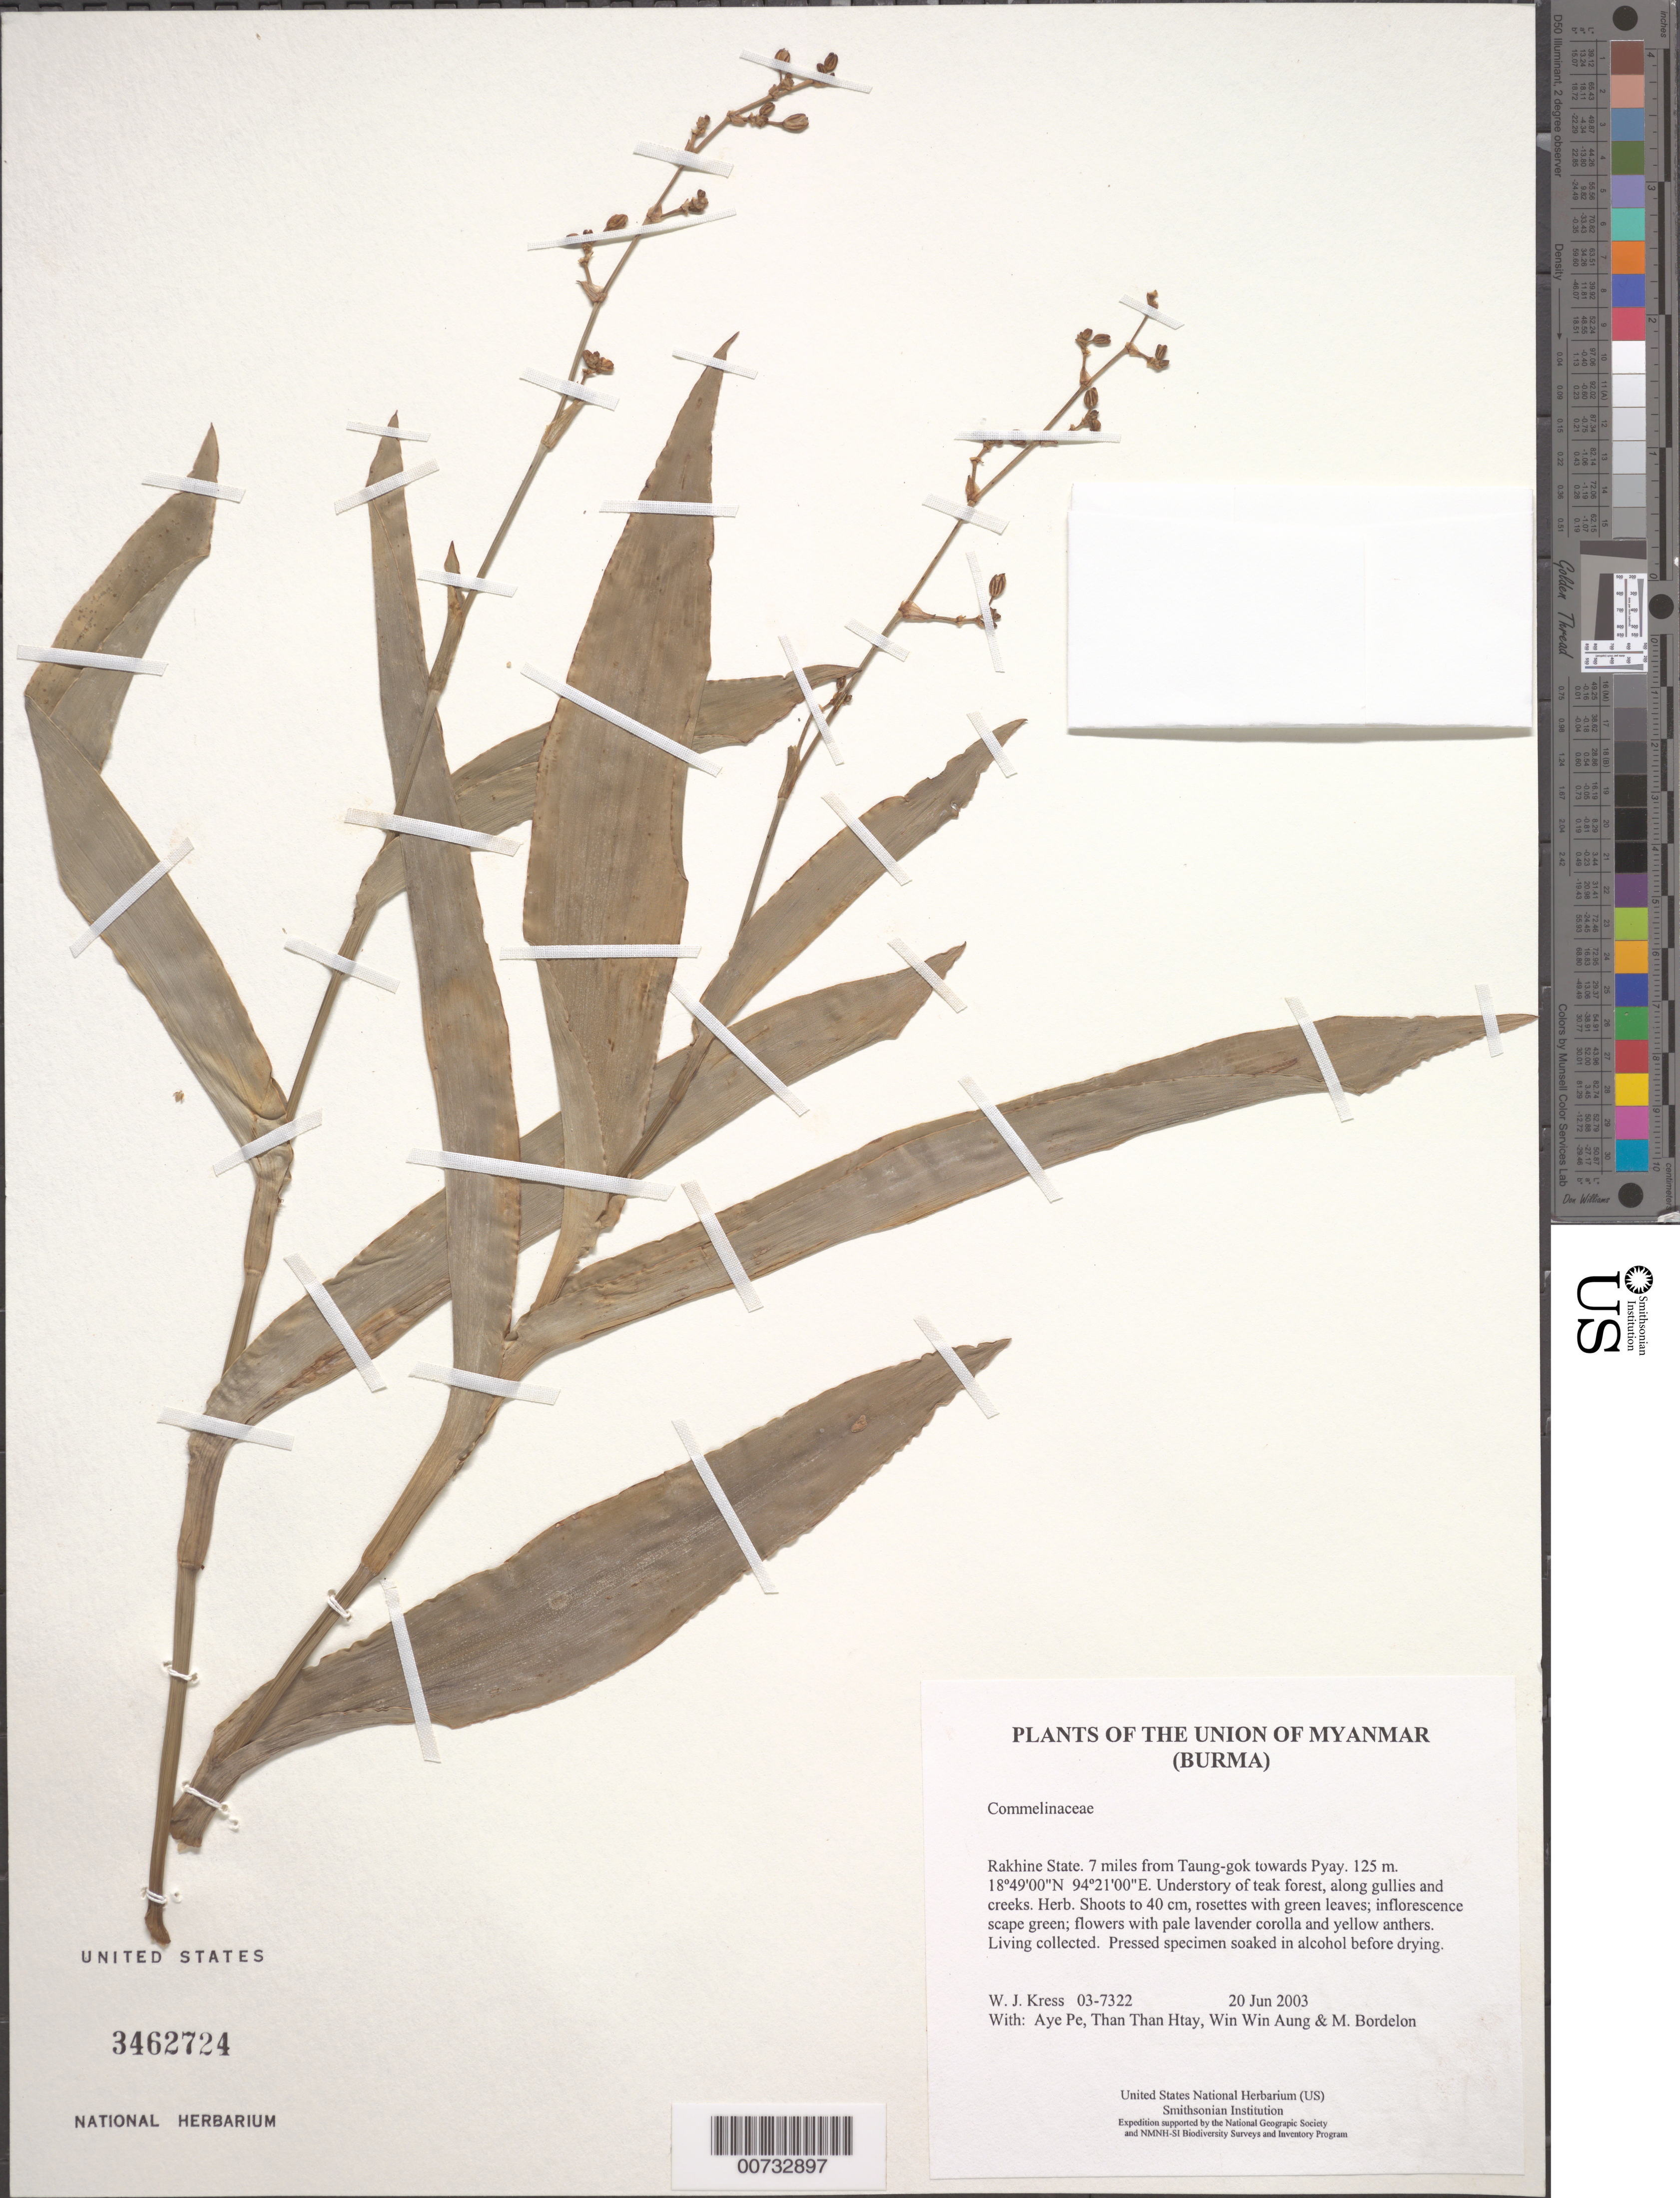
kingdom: Plantae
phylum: Tracheophyta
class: Liliopsida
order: Commelinales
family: Commelinaceae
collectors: W. J. Kress, Aye Pe, Than Than Htay, Win Win Aung & M. Bordelon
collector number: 03-7322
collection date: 2003-06-20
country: Myanmar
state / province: Rakhine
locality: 7 miles from Taung-gok towards Pyay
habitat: Understory of teak forest, along gullies and creeks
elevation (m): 125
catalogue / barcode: US 3462724